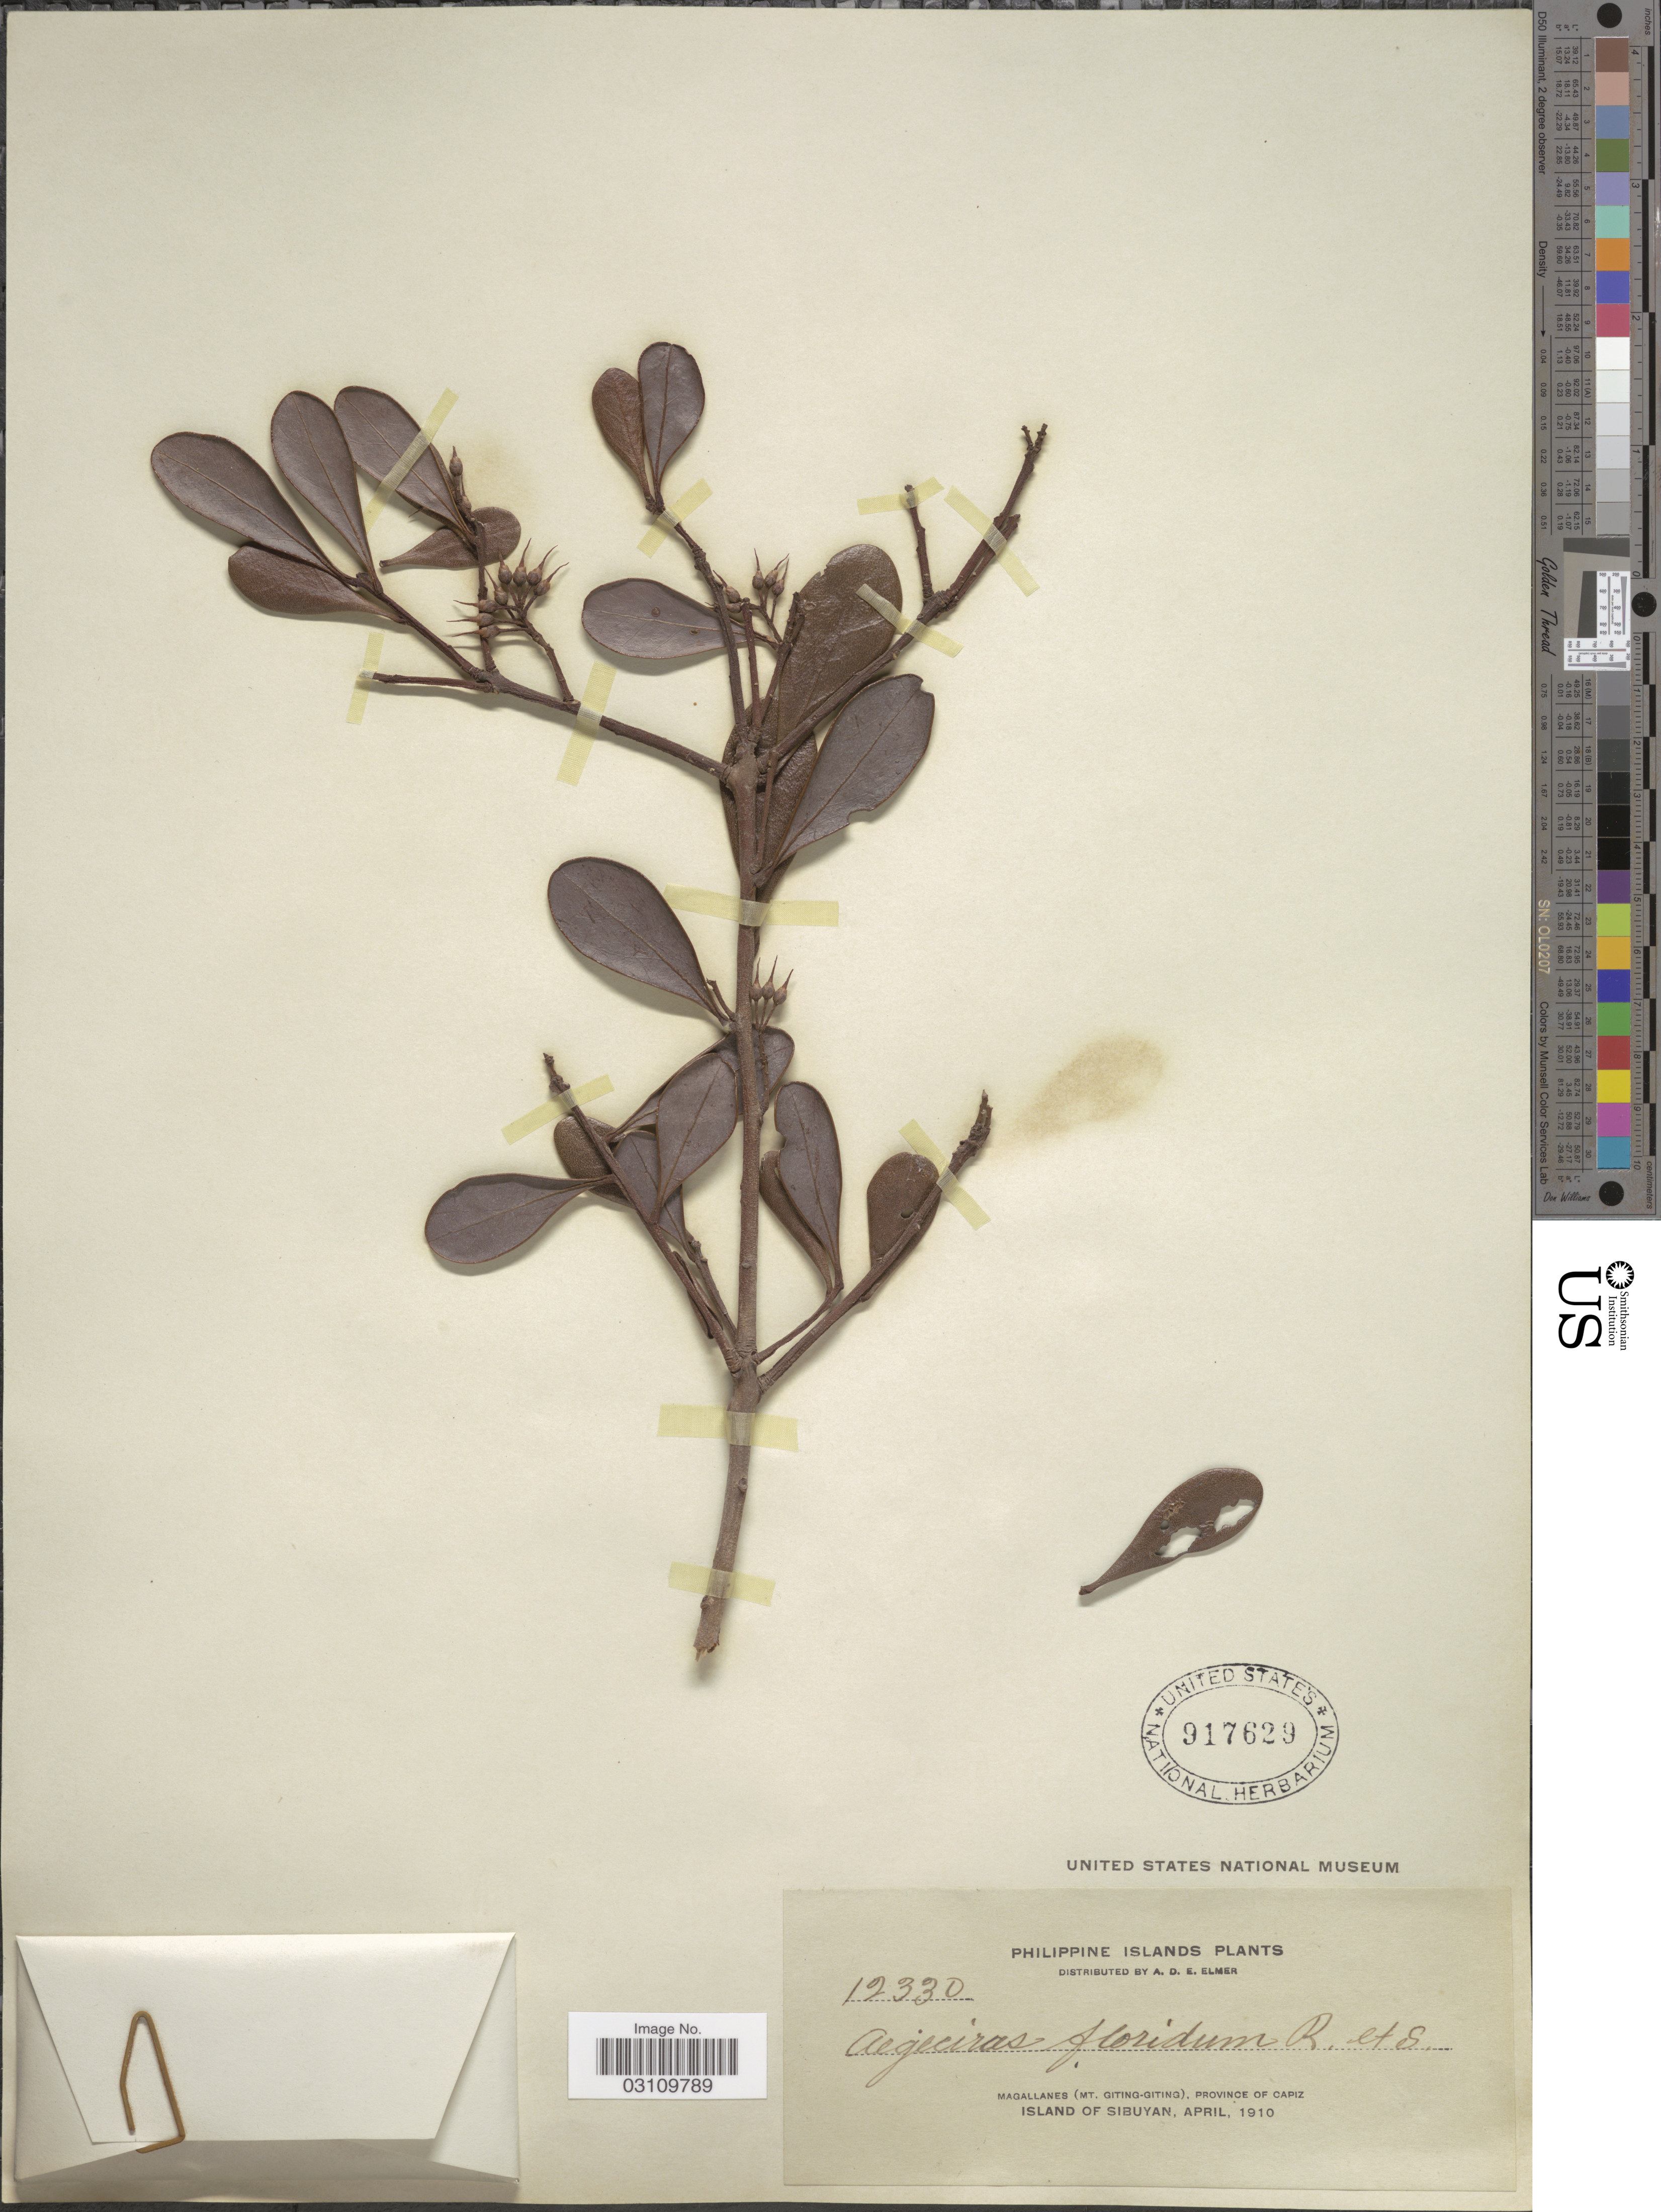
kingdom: Plantae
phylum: Tracheophyta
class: Magnoliopsida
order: Ericales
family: Primulaceae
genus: Aegiceras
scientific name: Aegiceras floridum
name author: Roem. & Schult.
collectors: A. D. E. Elmer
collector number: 12330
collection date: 1910-04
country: Philippines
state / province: Western Visayas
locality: Philippine Islands, Magallanes (Mt. Giting-Giting), Province of Capiz, Island of Sibuyan.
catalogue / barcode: US 917629